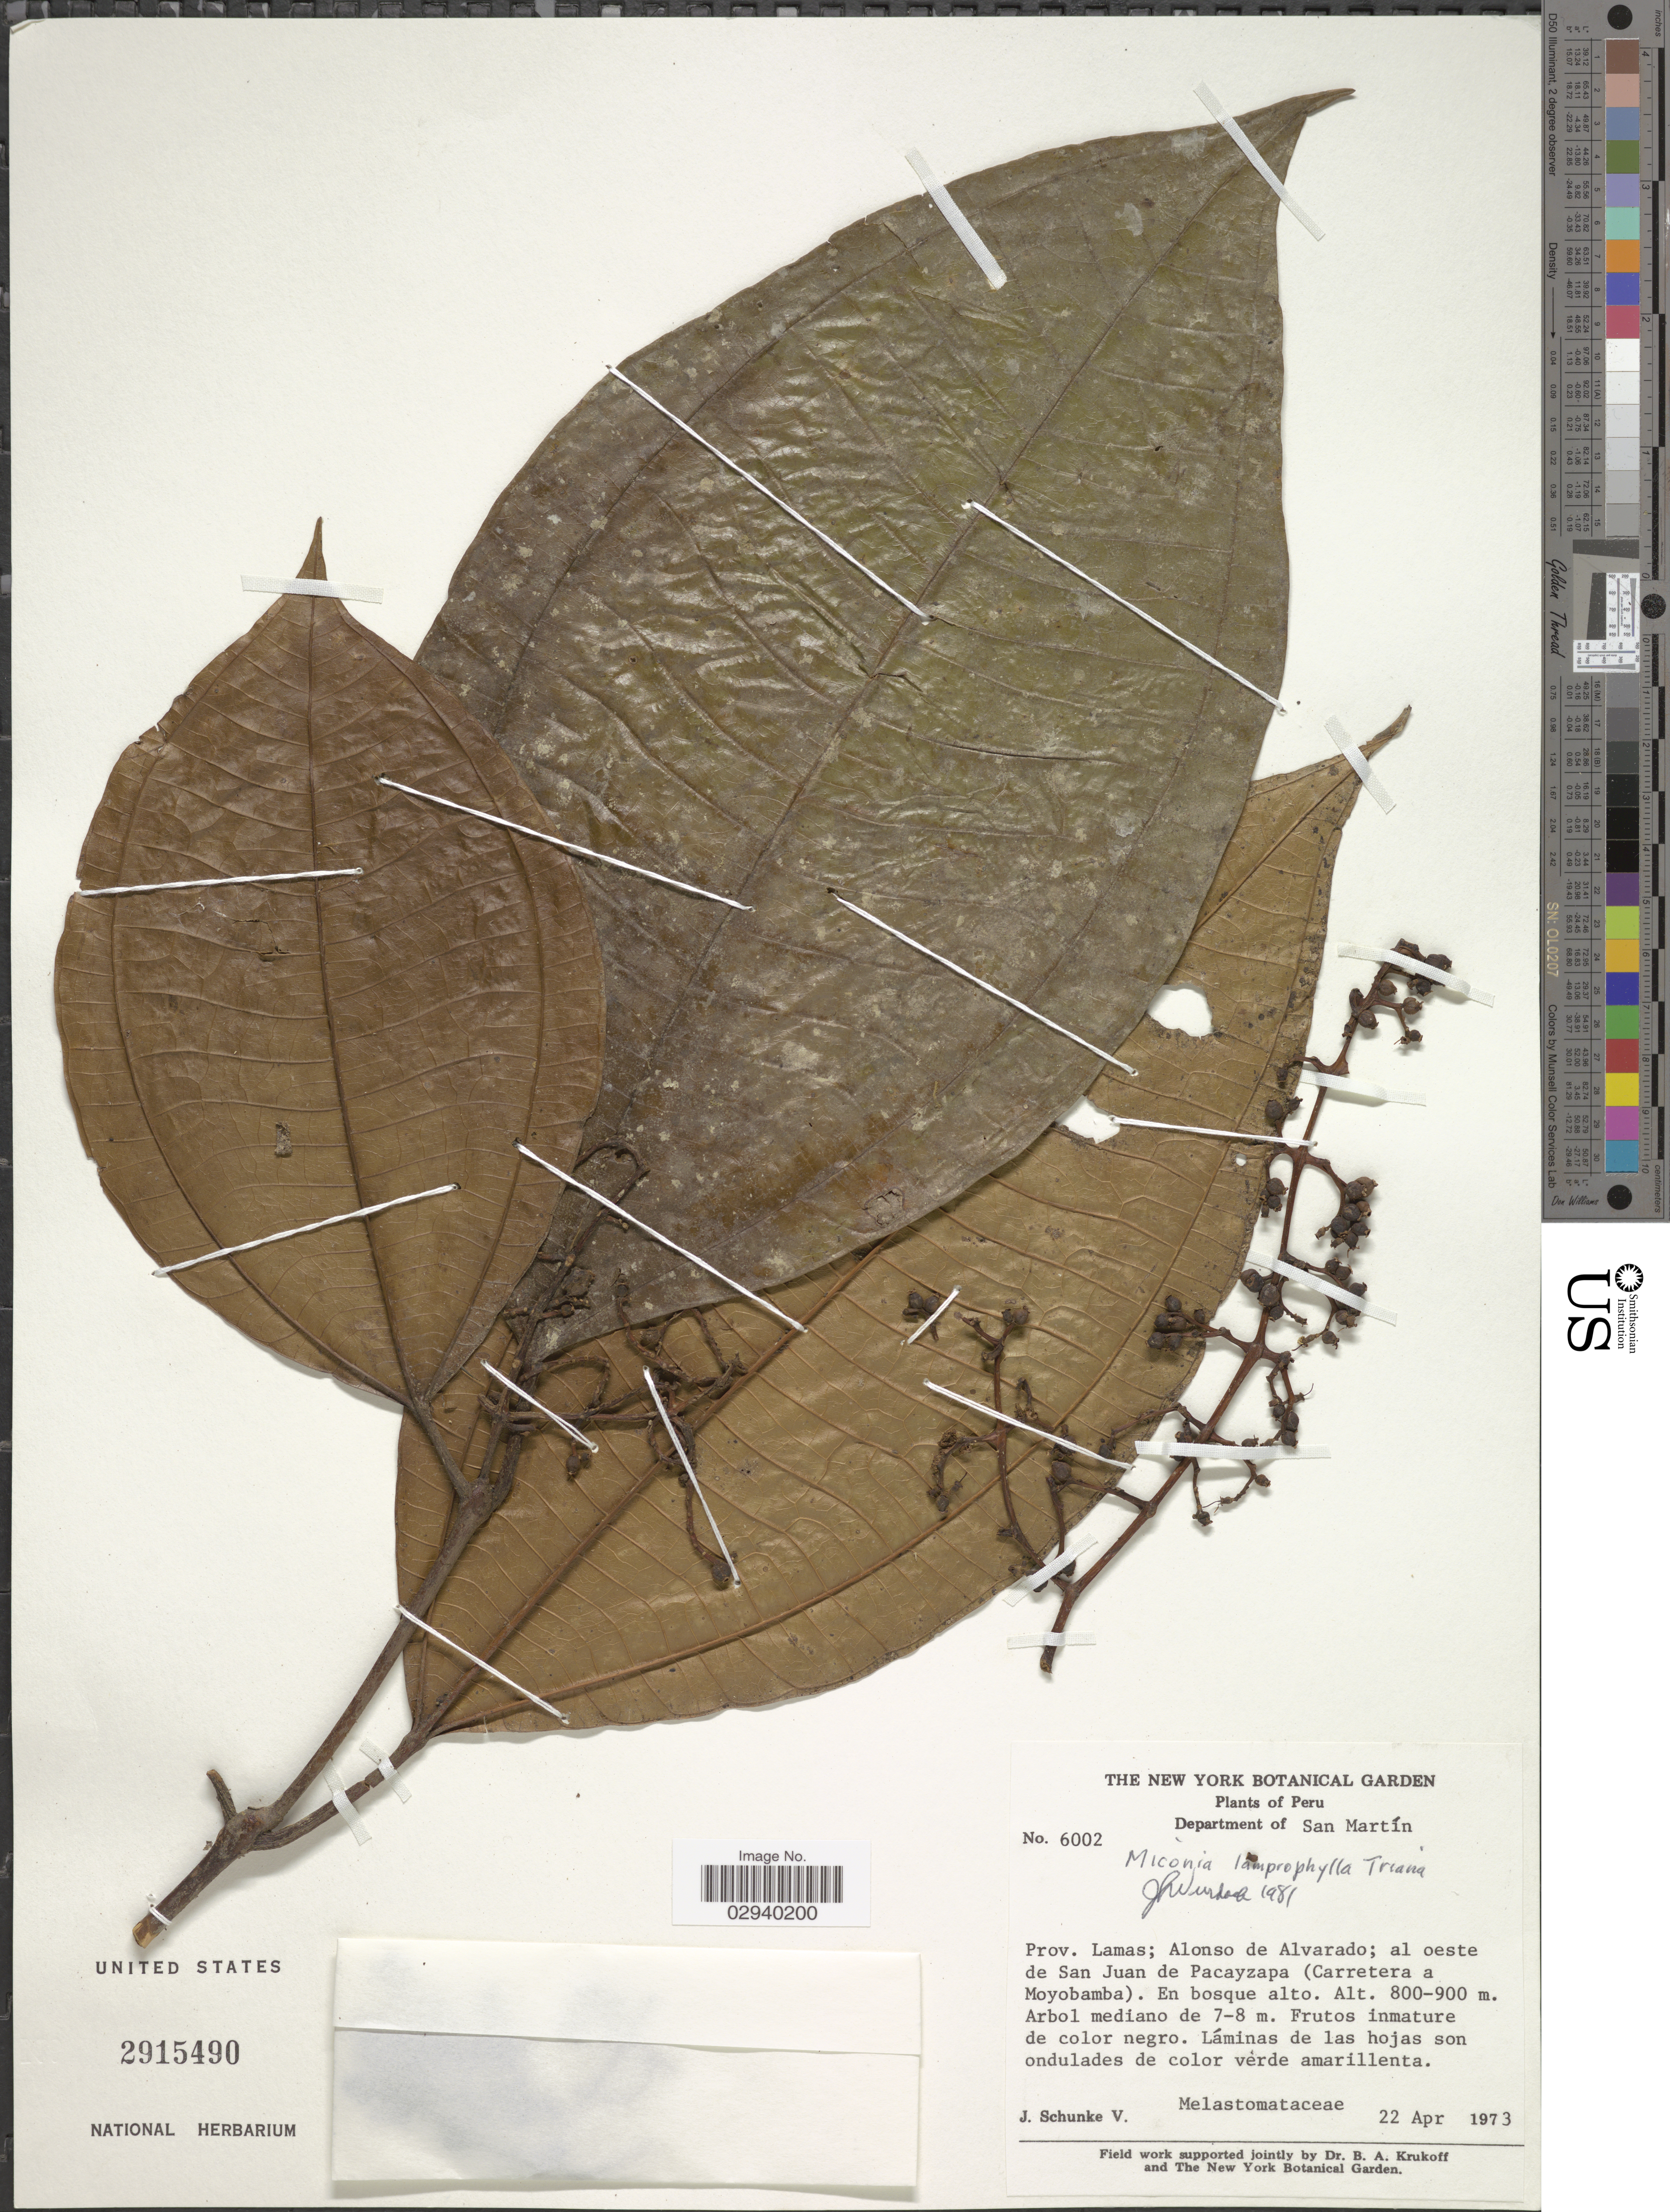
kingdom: Plantae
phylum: Tracheophyta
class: Magnoliopsida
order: Myrtales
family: Melastomataceae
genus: Miconia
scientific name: Miconia lamprophylla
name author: Triana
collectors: J. Schunke Vigo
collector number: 6002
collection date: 1973-04-22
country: Peru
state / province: San Martín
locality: Department of San Martín. Prov. Lamas; Alonso de Alvarado; al oeste de San Juan de Pacayzapa (Carretera a Moyobamba).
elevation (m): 800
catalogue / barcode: US 2915490